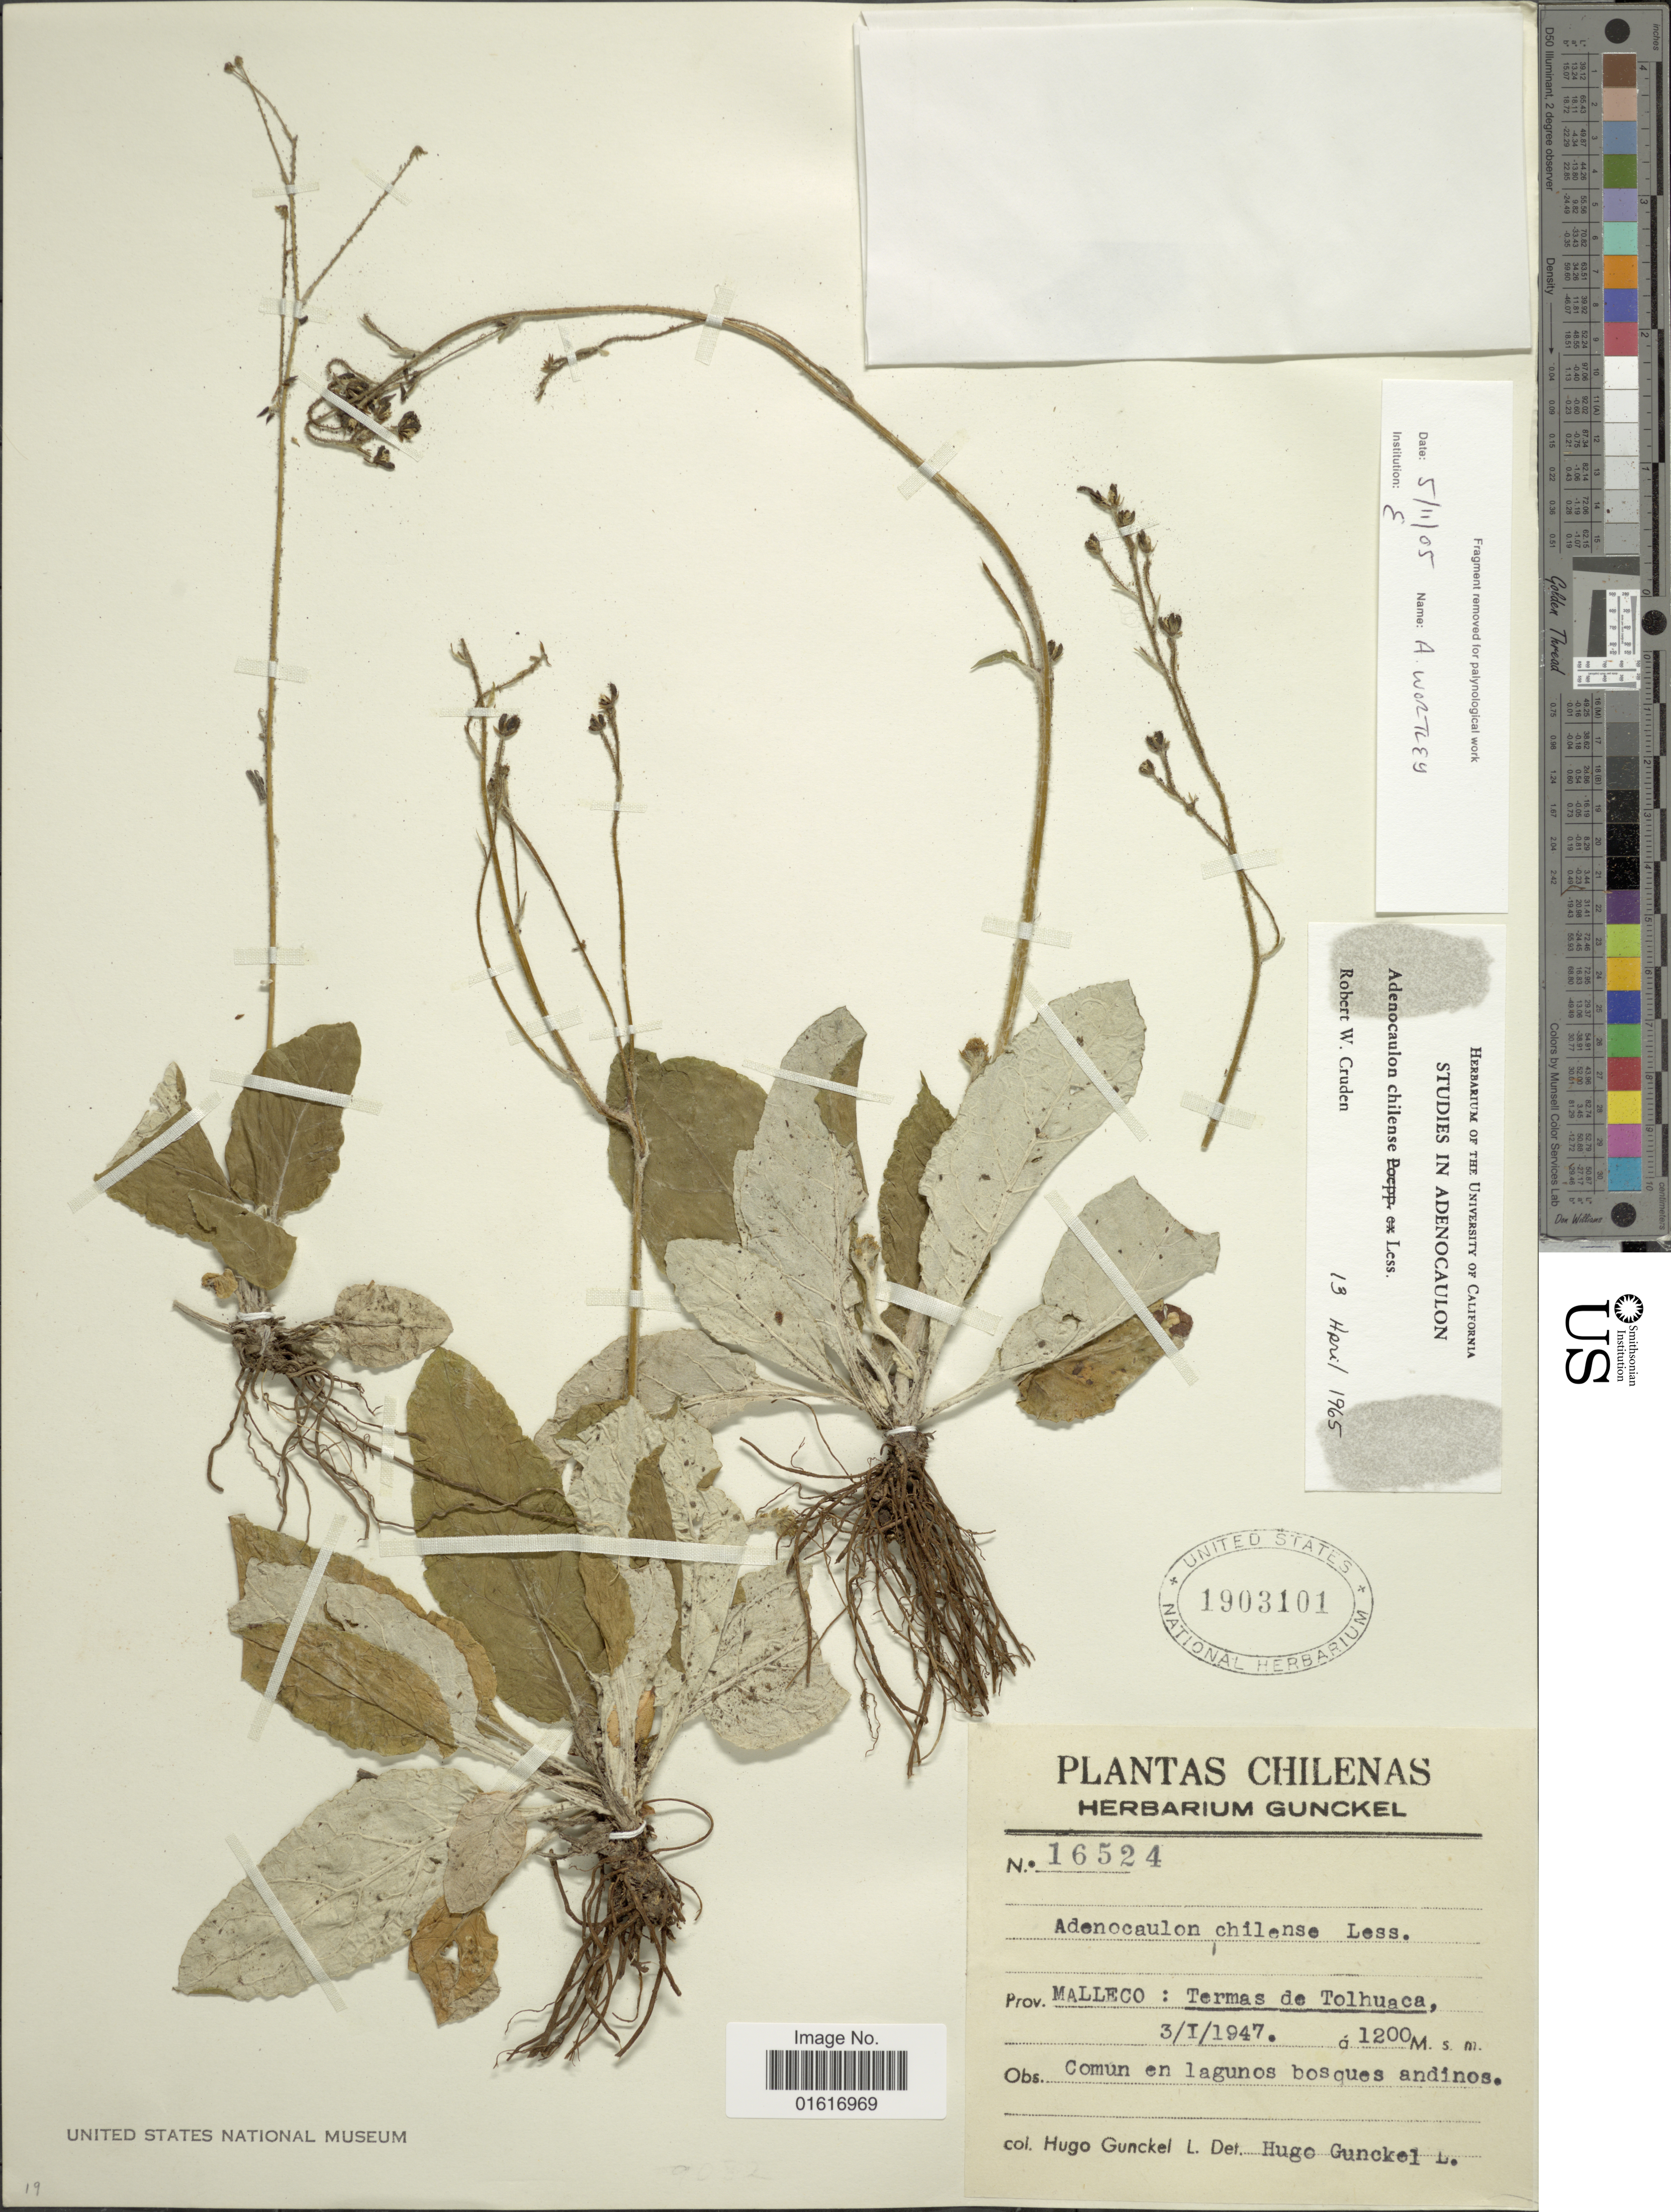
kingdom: Plantae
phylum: Tracheophyta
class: Magnoliopsida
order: Asterales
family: Asteraceae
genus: Adenocaulon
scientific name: Adenocaulon chilense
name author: Less.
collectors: H. Gunckel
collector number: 16524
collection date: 1947-01-03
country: Chile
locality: Prov. Malleco: Termas de Tolhuaca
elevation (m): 1200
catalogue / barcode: US 1903101